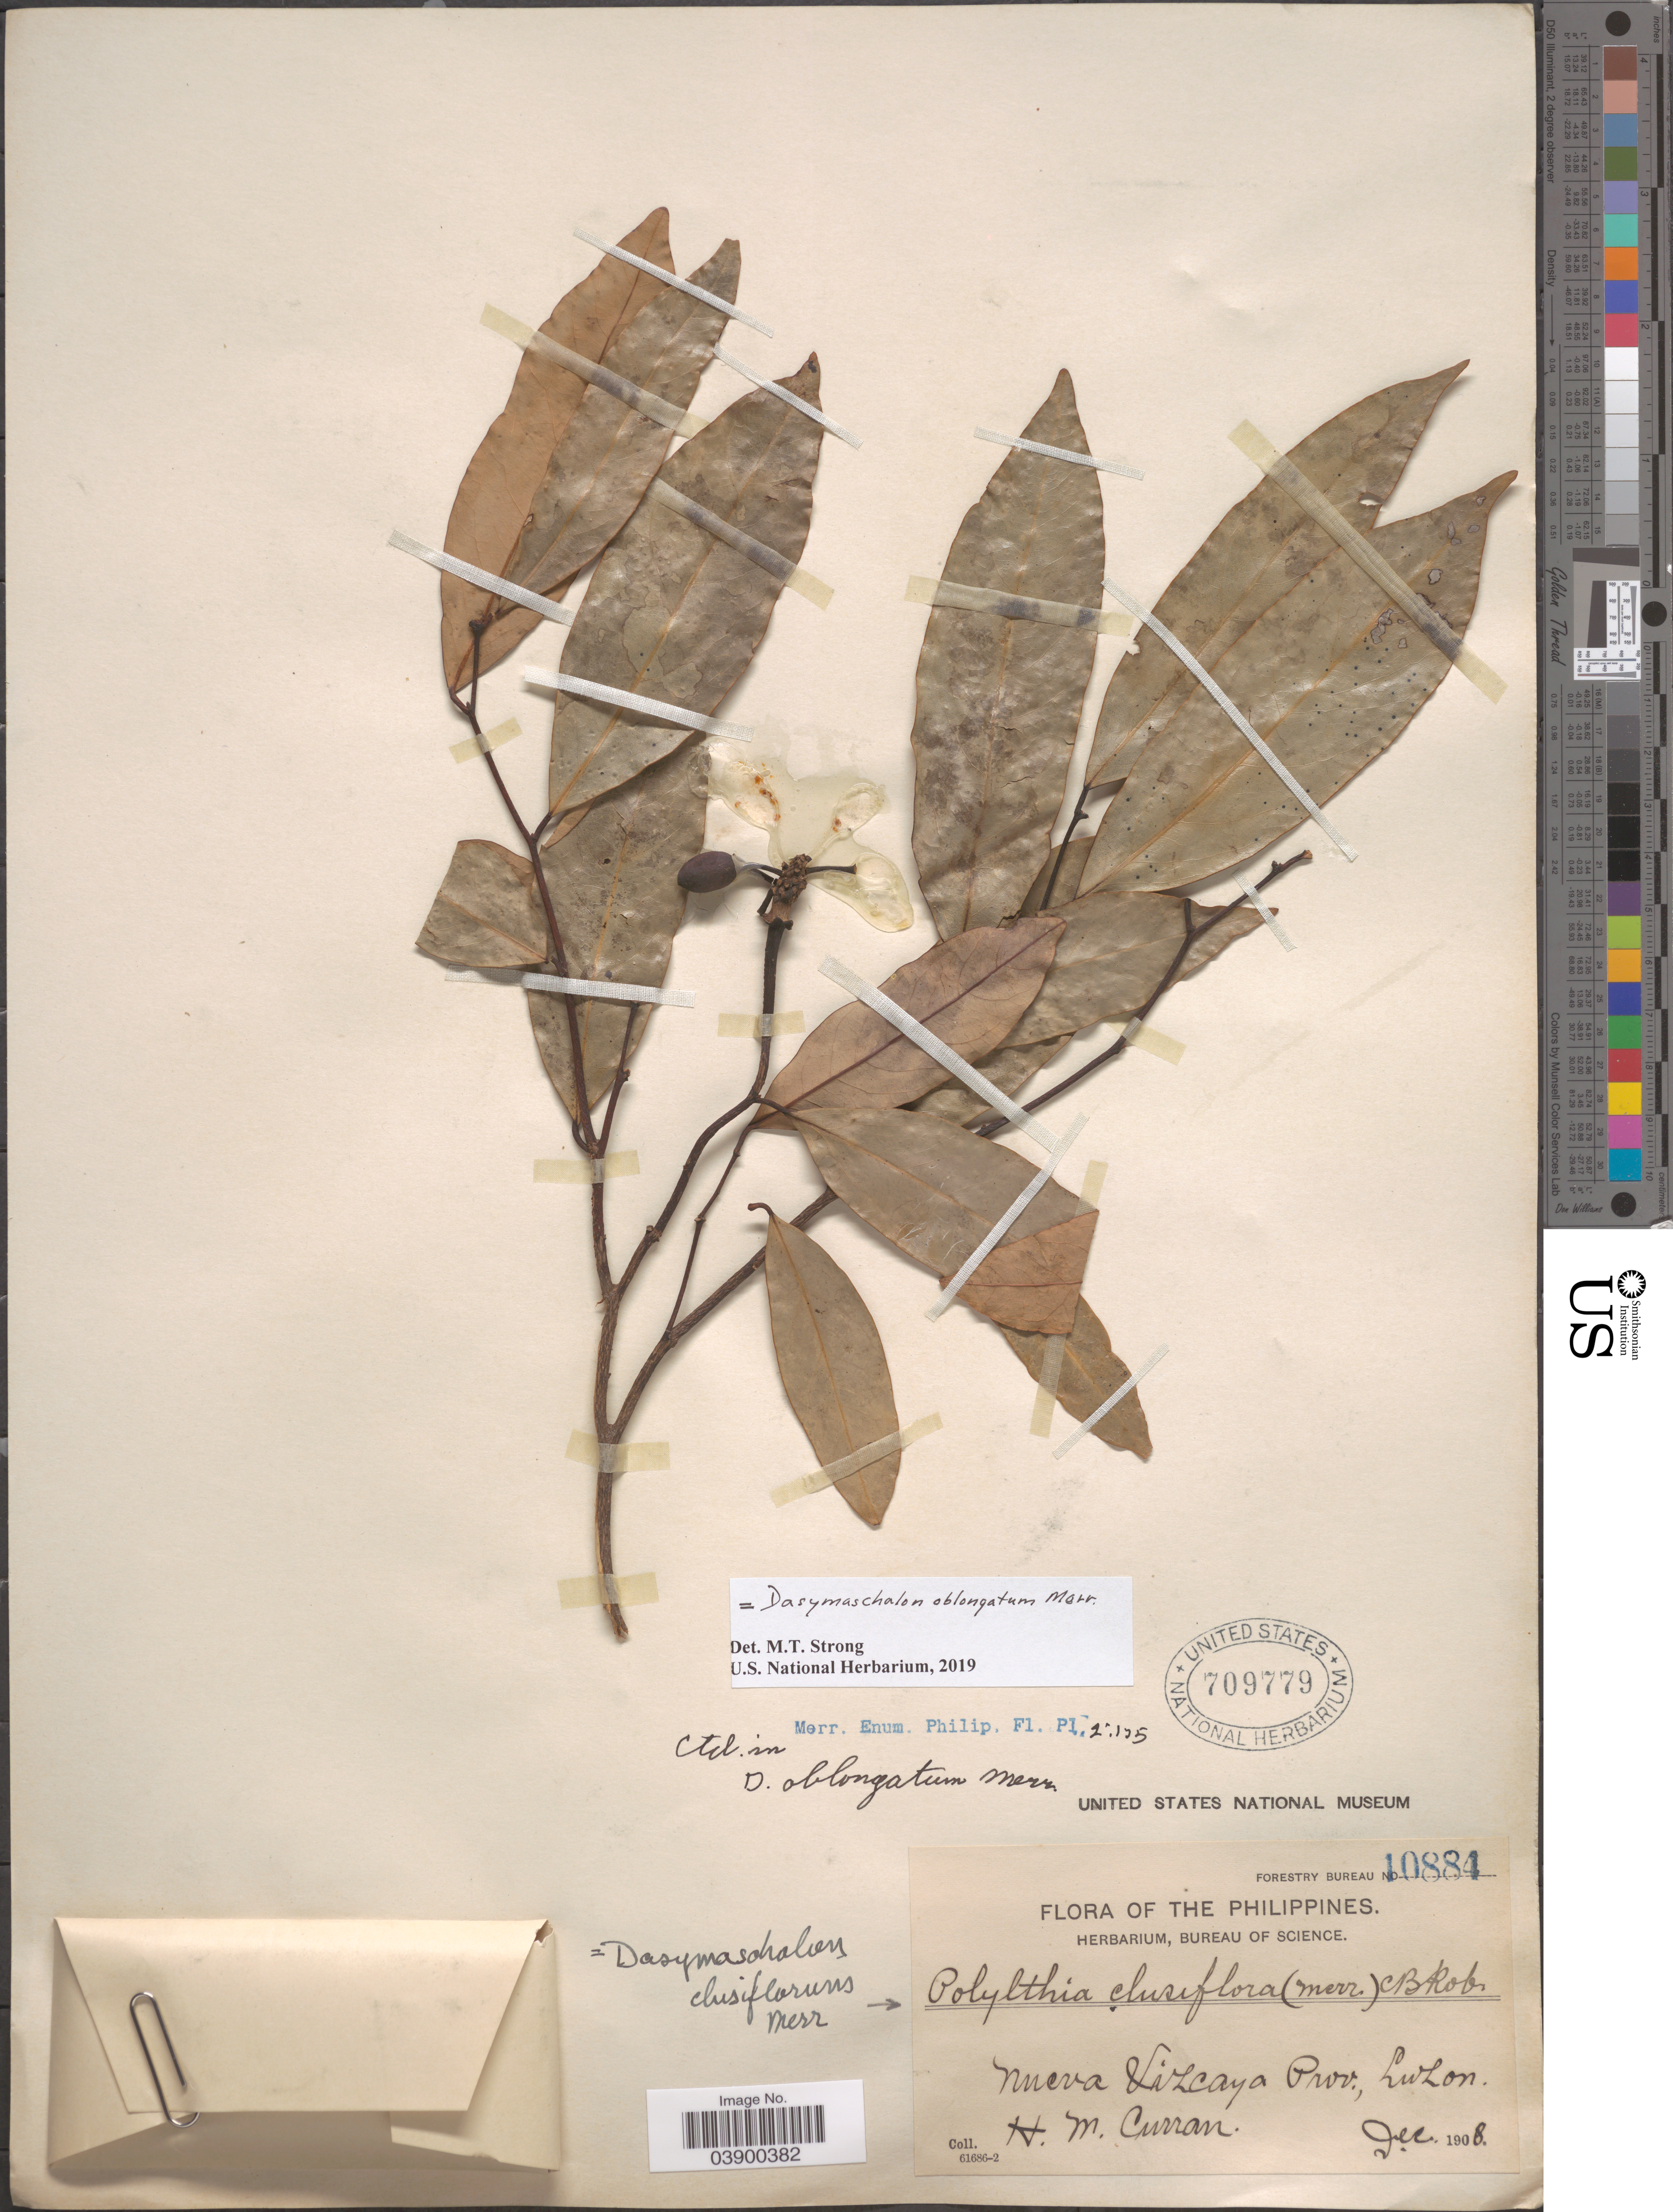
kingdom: Plantae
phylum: Tracheophyta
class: Magnoliopsida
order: Magnoliales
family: Annonaceae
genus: Dasymaschalon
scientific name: Dasymaschalon oblongatum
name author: Merr.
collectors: H. M. Curran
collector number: Forestry Bureau 10884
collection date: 1908-12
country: Philippines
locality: Nueva Vizcaya Prov., Luzon.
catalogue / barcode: US 709779